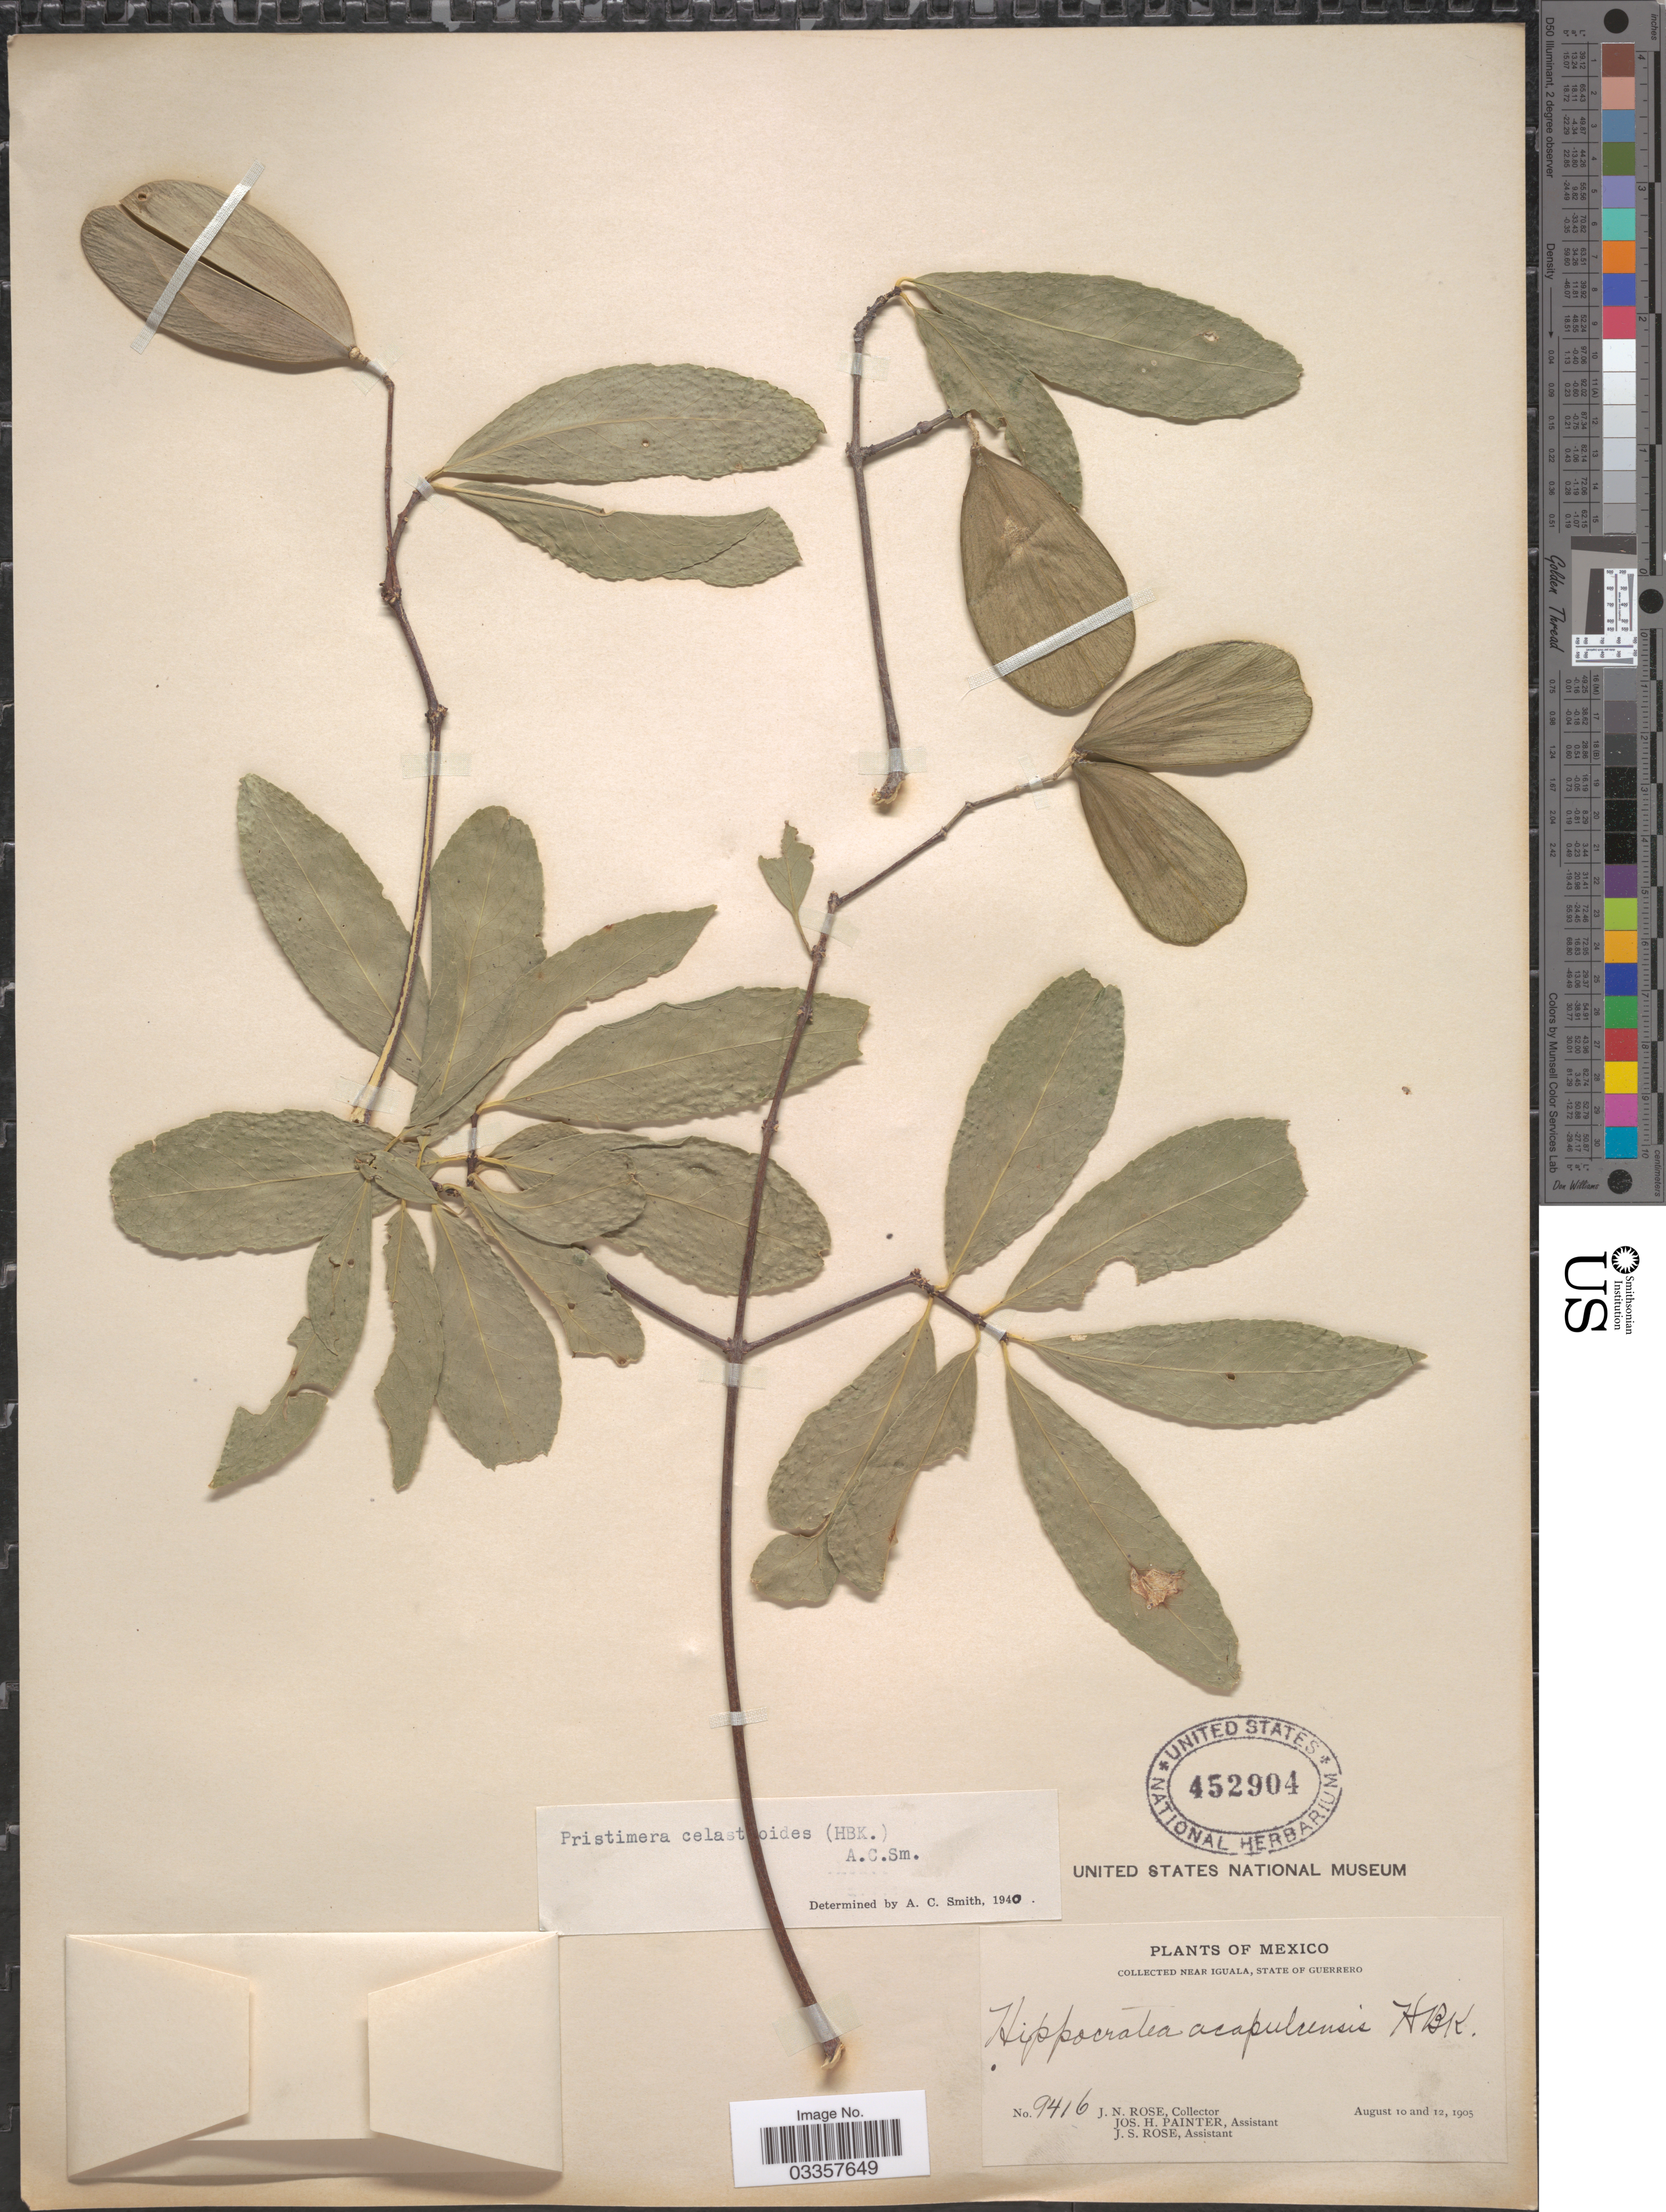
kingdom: Plantae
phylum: Tracheophyta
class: Magnoliopsida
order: Celastrales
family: Celastraceae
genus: Pristimera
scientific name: Pristimera celastroides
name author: (Kunth) A.C. Sm.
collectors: J. N. Rose, J. H. Painter & J. S. Rose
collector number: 9416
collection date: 1905-08-10/1905-08-12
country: Mexico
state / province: Guerrero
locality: Near Iguala.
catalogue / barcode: US 452904